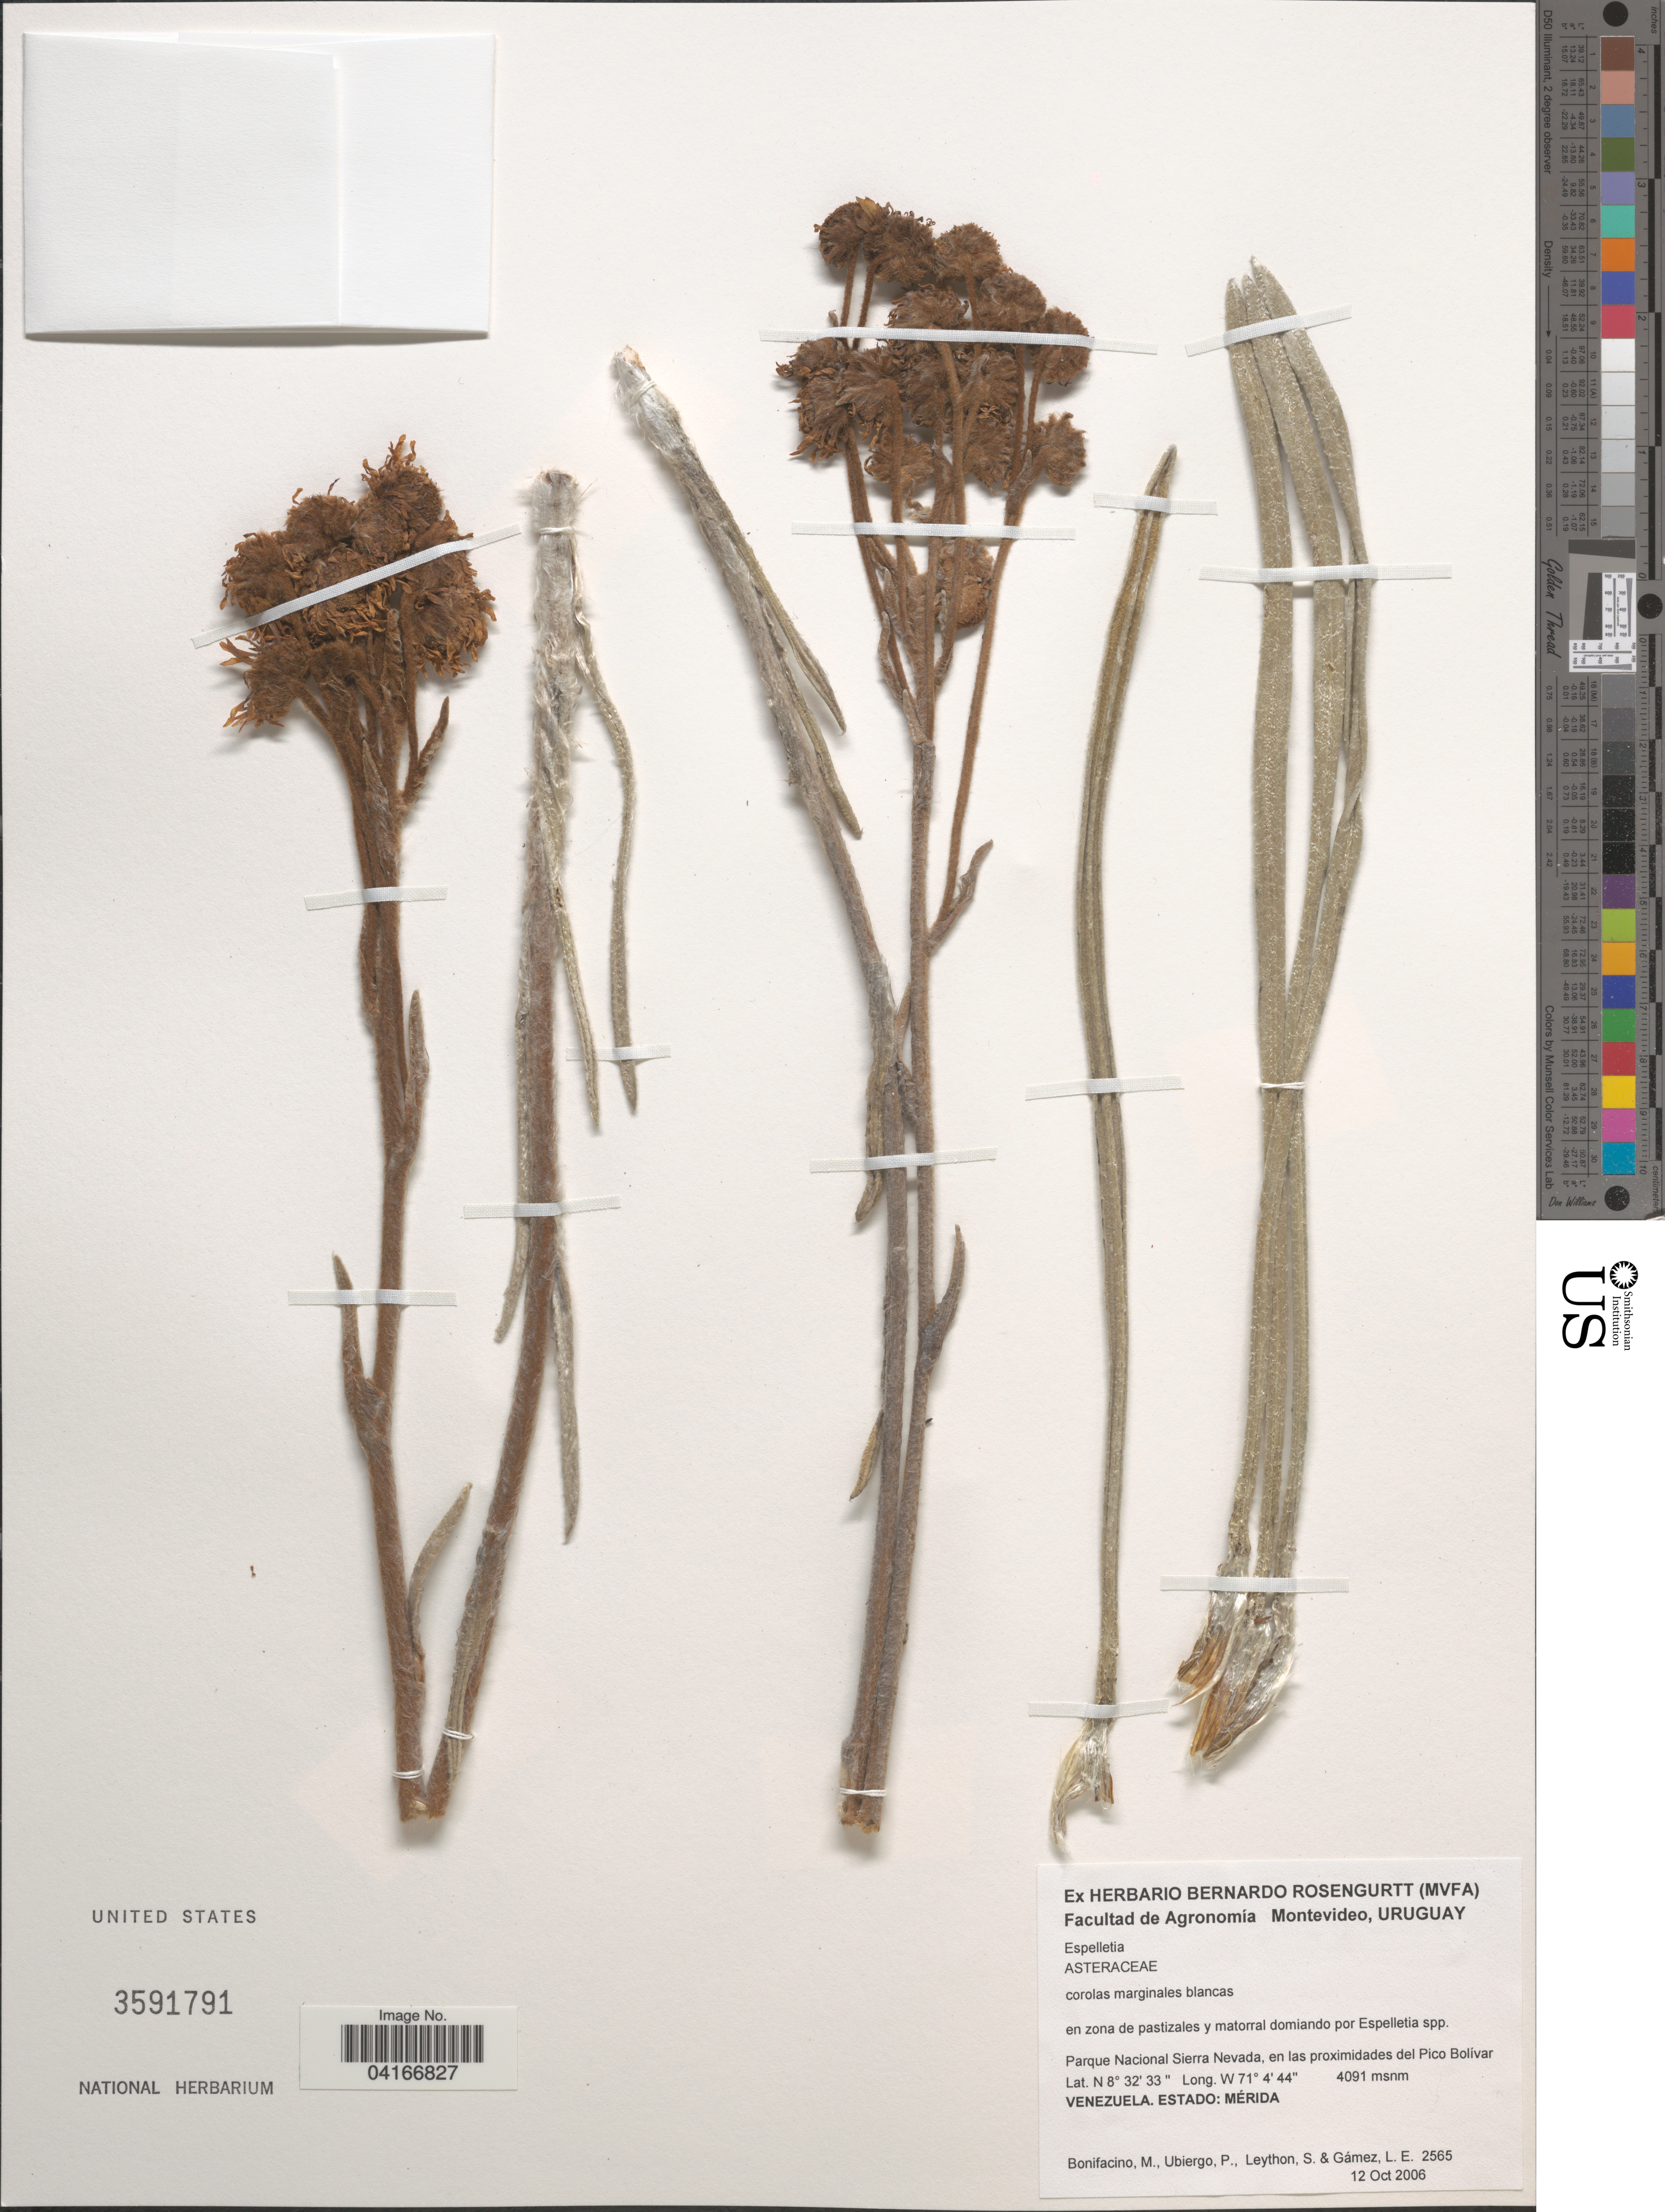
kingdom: Plantae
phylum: Tracheophyta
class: Magnoliopsida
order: Asterales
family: Asteraceae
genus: Espeletia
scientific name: Espeletia sp.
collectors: M. Bonifacino, P. Ubiergo, S. Leython & L. Gamez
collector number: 2565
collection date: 2006-10-12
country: Venezuela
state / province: Merida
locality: Parque Nacional Sierra Nevada, en las proximidades del Pico Bolívar.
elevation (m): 4091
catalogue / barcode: US 3591791